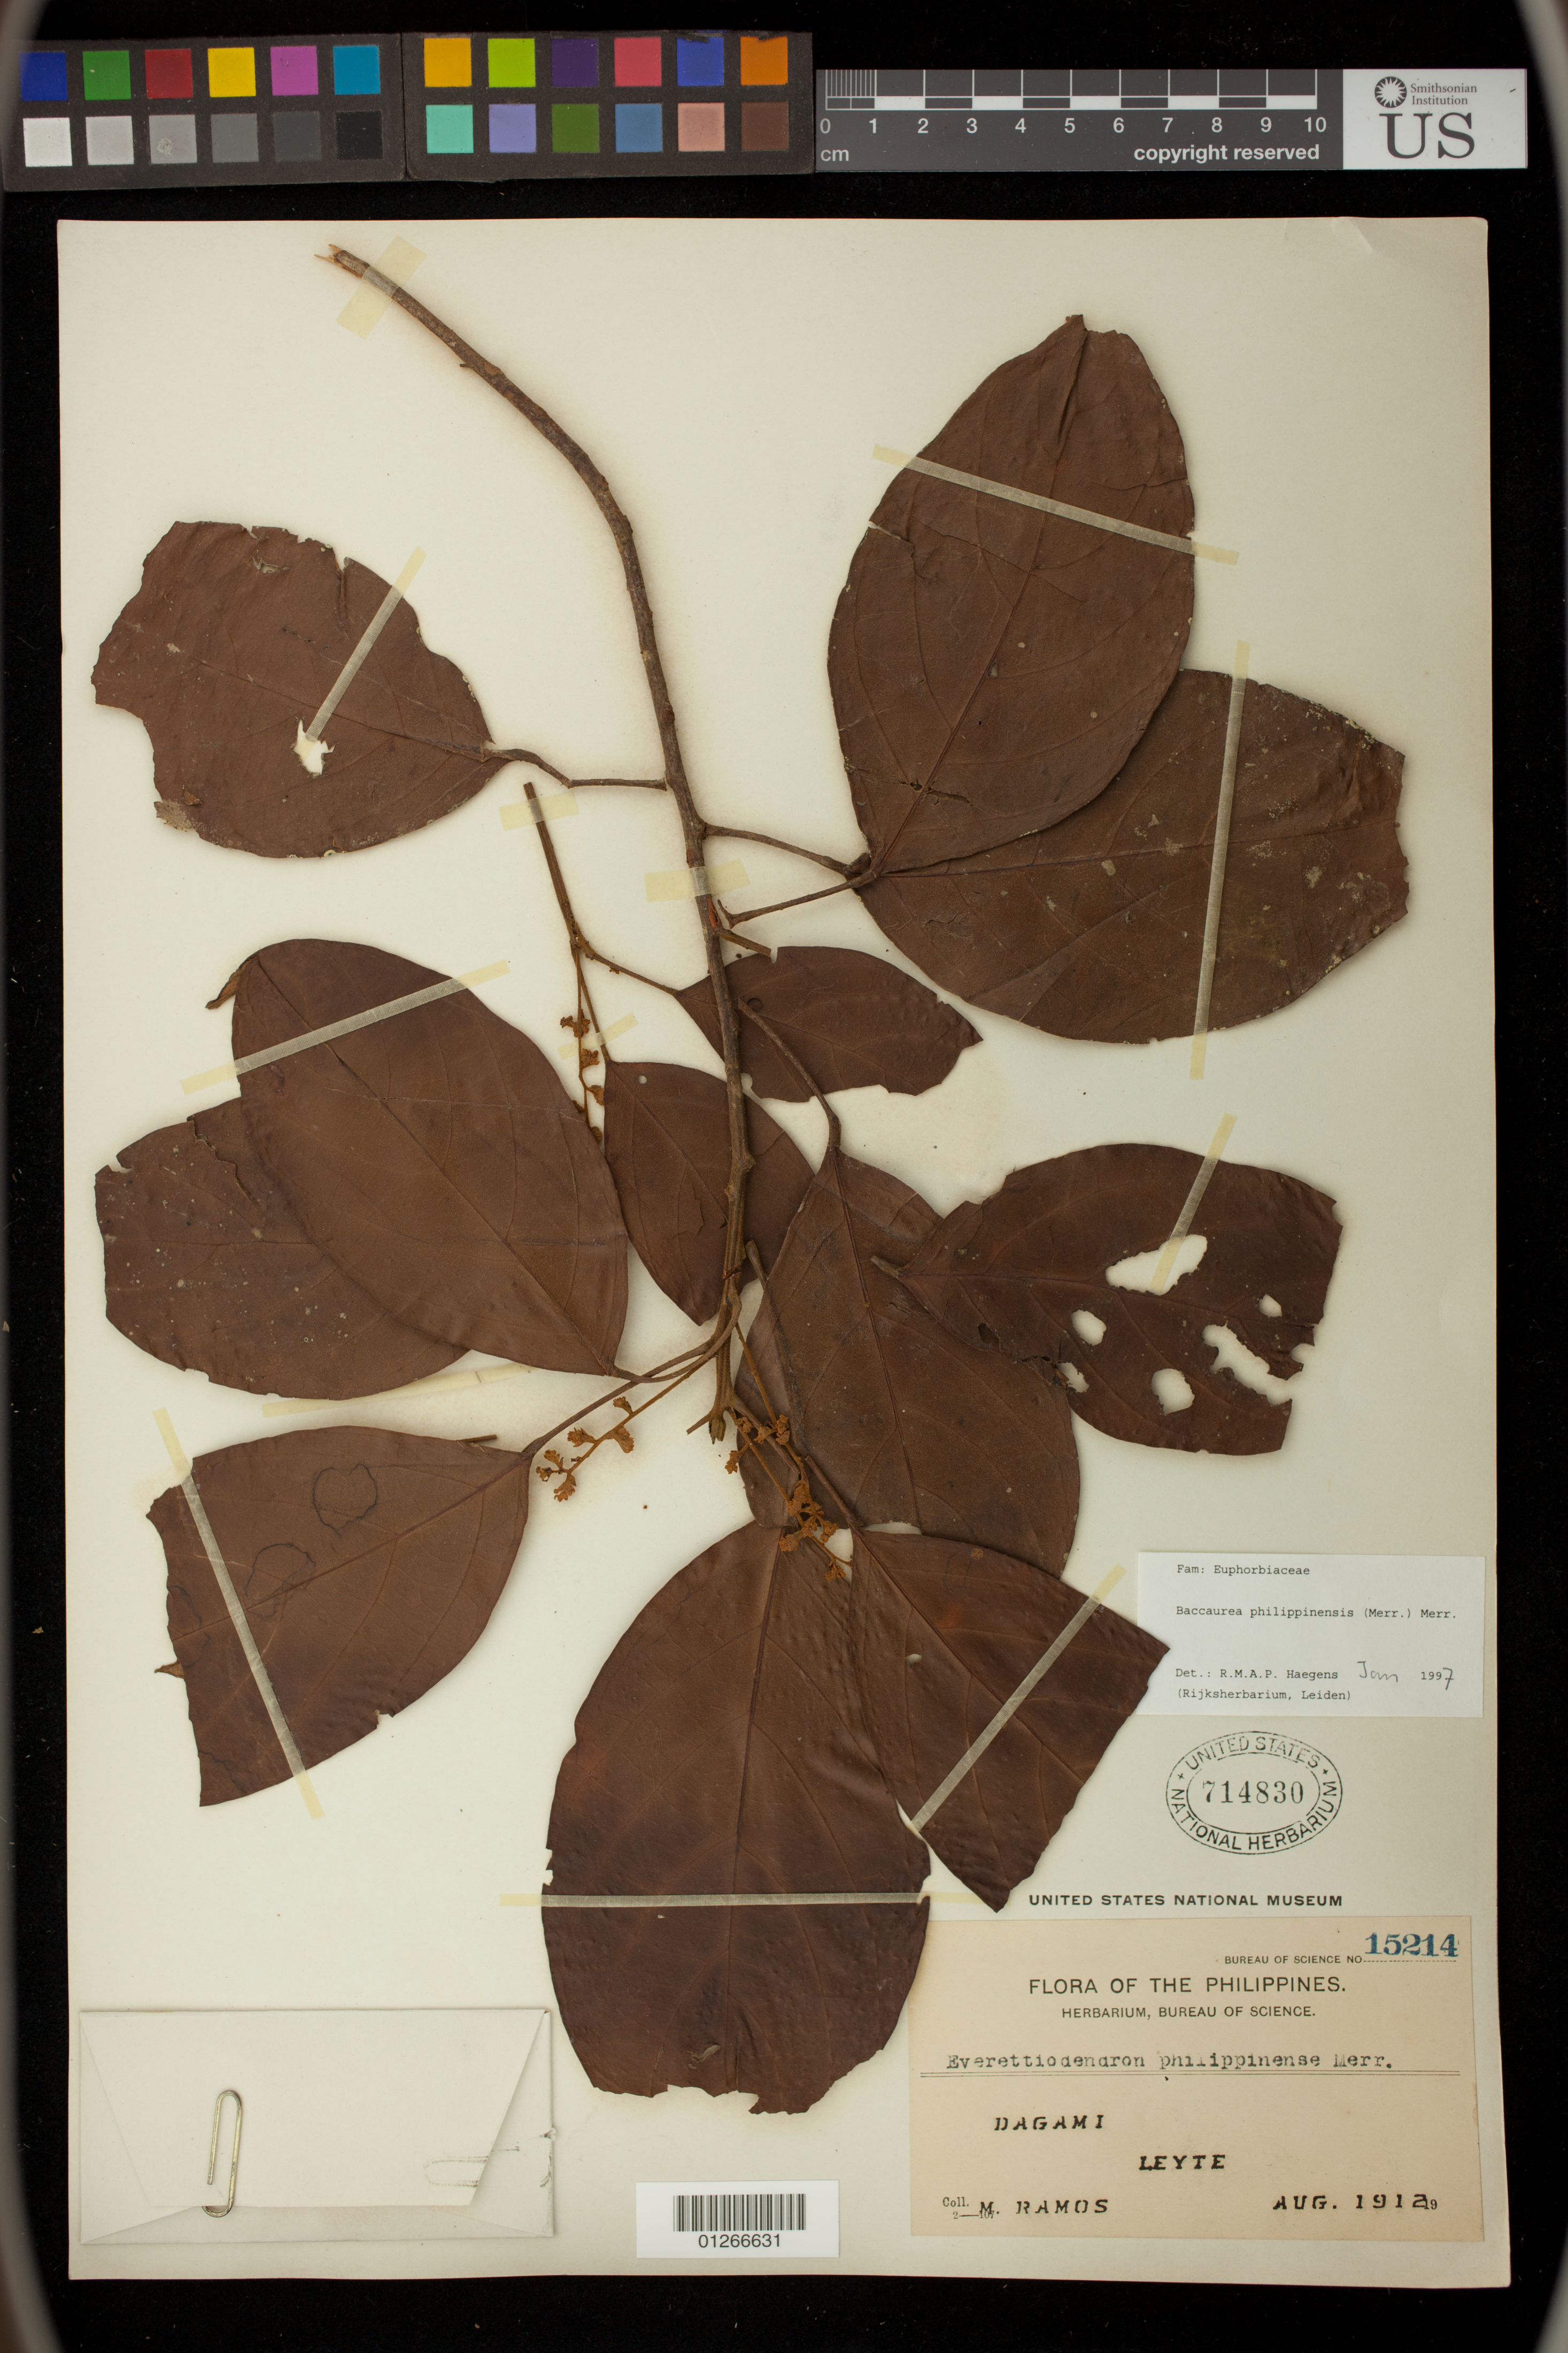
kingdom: Plantae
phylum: Tracheophyta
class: Magnoliopsida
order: Malpighiales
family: Phyllanthaceae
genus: Baccaurea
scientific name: Baccaurea philippinensis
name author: (Merr.) Merr.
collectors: M. Ramos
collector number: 15214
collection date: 1912-08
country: Philippines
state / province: Eastern Visayas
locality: Dagami, Leyte